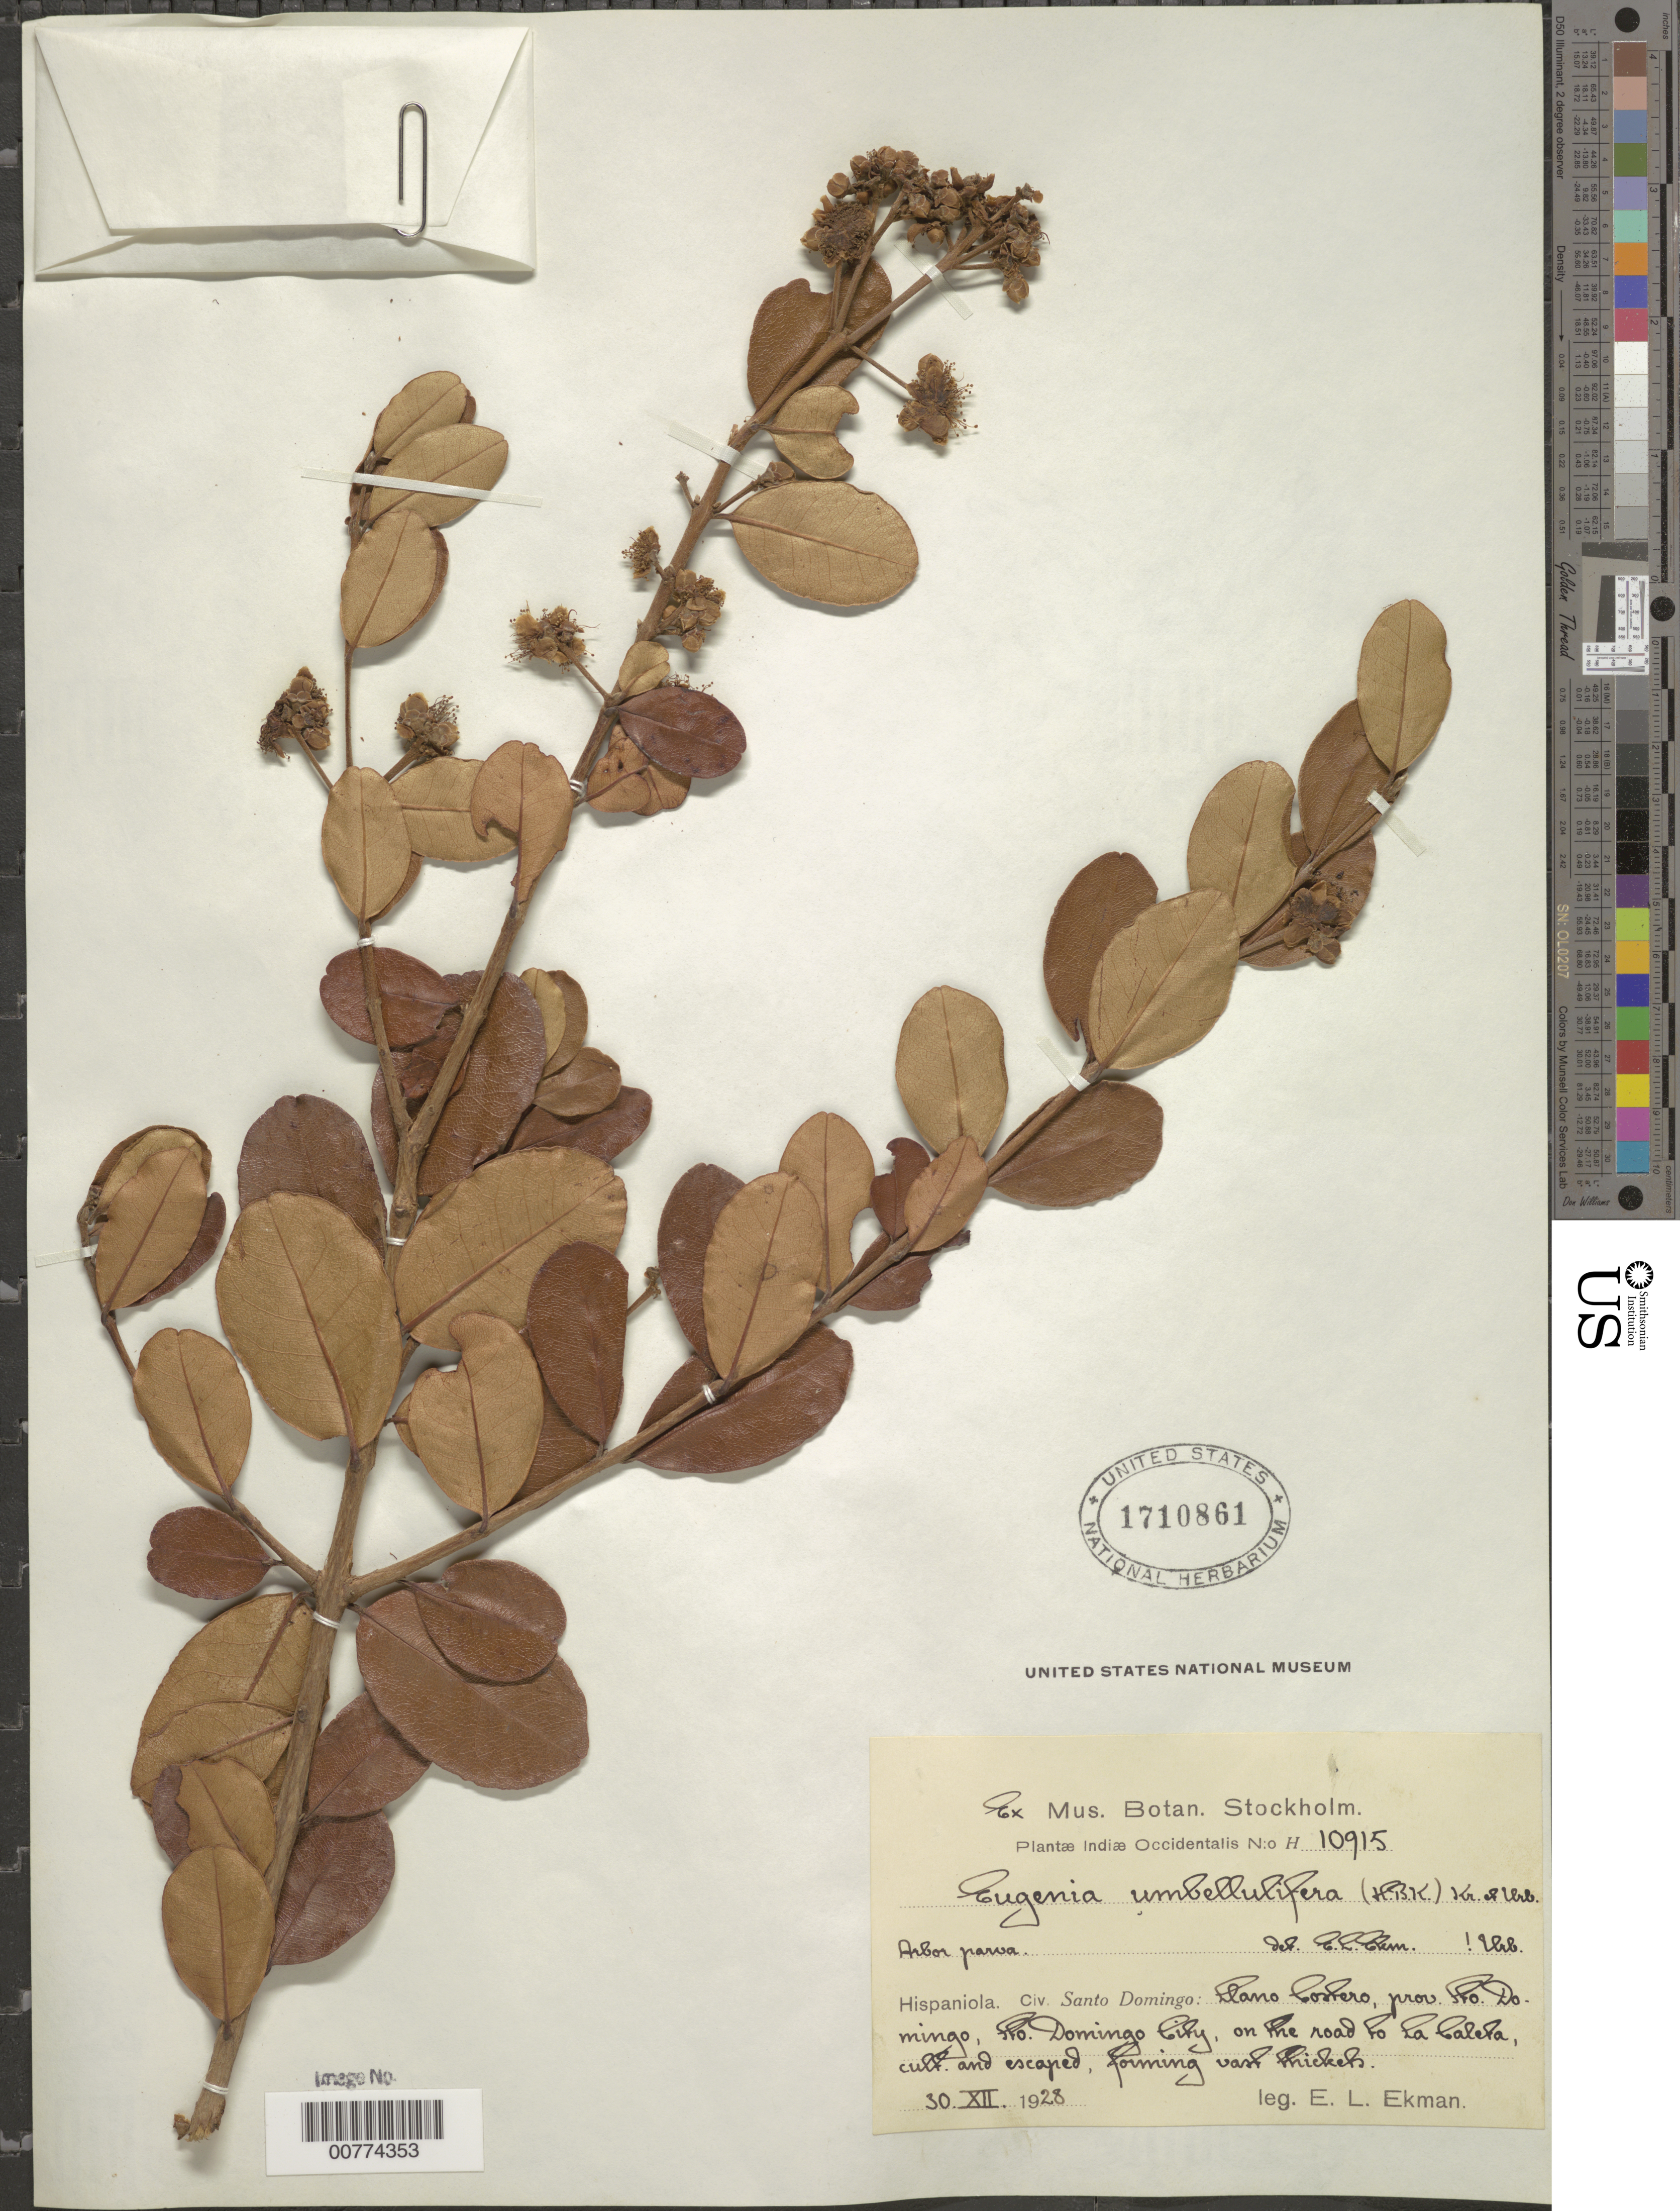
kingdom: Plantae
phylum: Tracheophyta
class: Magnoliopsida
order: Myrtales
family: Myrtaceae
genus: Pseudanamomis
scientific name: Pseudanamomis umbellulifera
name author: (Kunth) Kausel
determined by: Ekman, E. L.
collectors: E. L. Ekman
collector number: H 10915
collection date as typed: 30 Dec 1928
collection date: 1928-12-30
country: Dominican Republic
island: Hispaniola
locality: Santo Domingo Province, Llano costero, Santo Domingo City, on the road to La Caleta.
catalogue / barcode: US 1710861